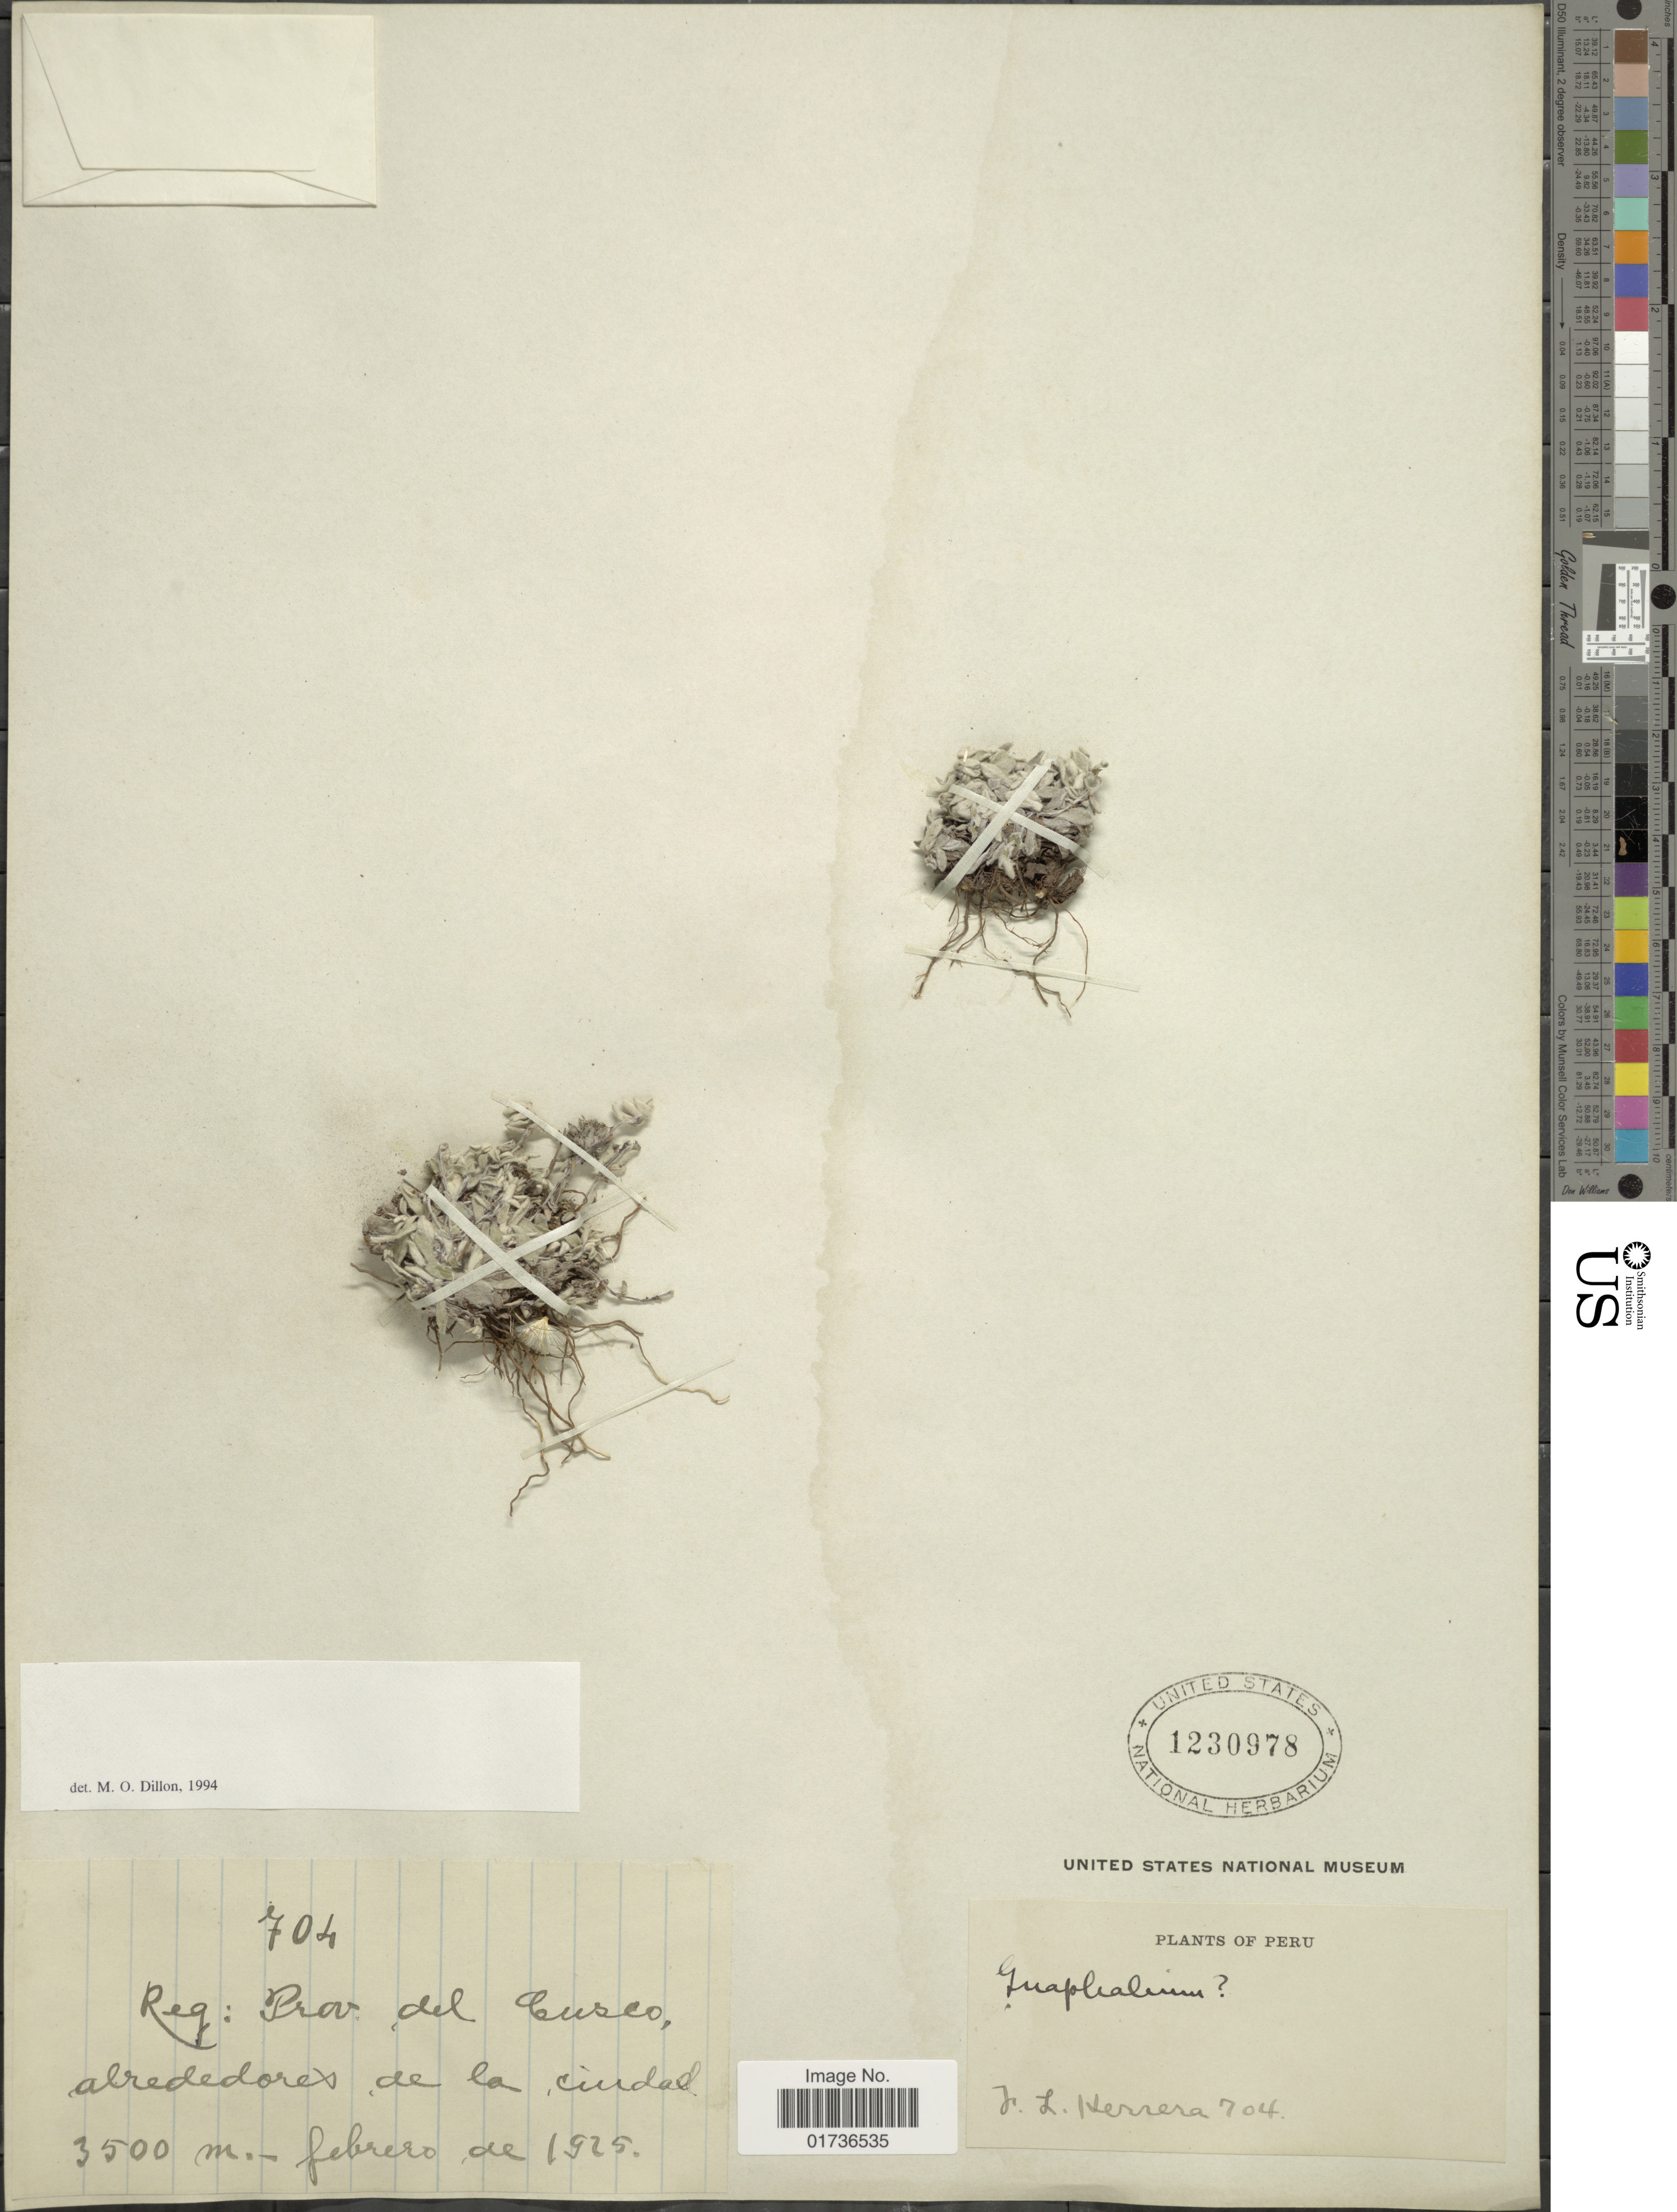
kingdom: Plantae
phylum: Tracheophyta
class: Magnoliopsida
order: Asterales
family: Asteraceae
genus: Belloa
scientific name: Belloa sp.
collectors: F. L. Herrera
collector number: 704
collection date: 1925-02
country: Peru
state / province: Cusco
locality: Reg: Prov. del Cusco, alrededores de la ciudad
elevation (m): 3500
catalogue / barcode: US 1230978